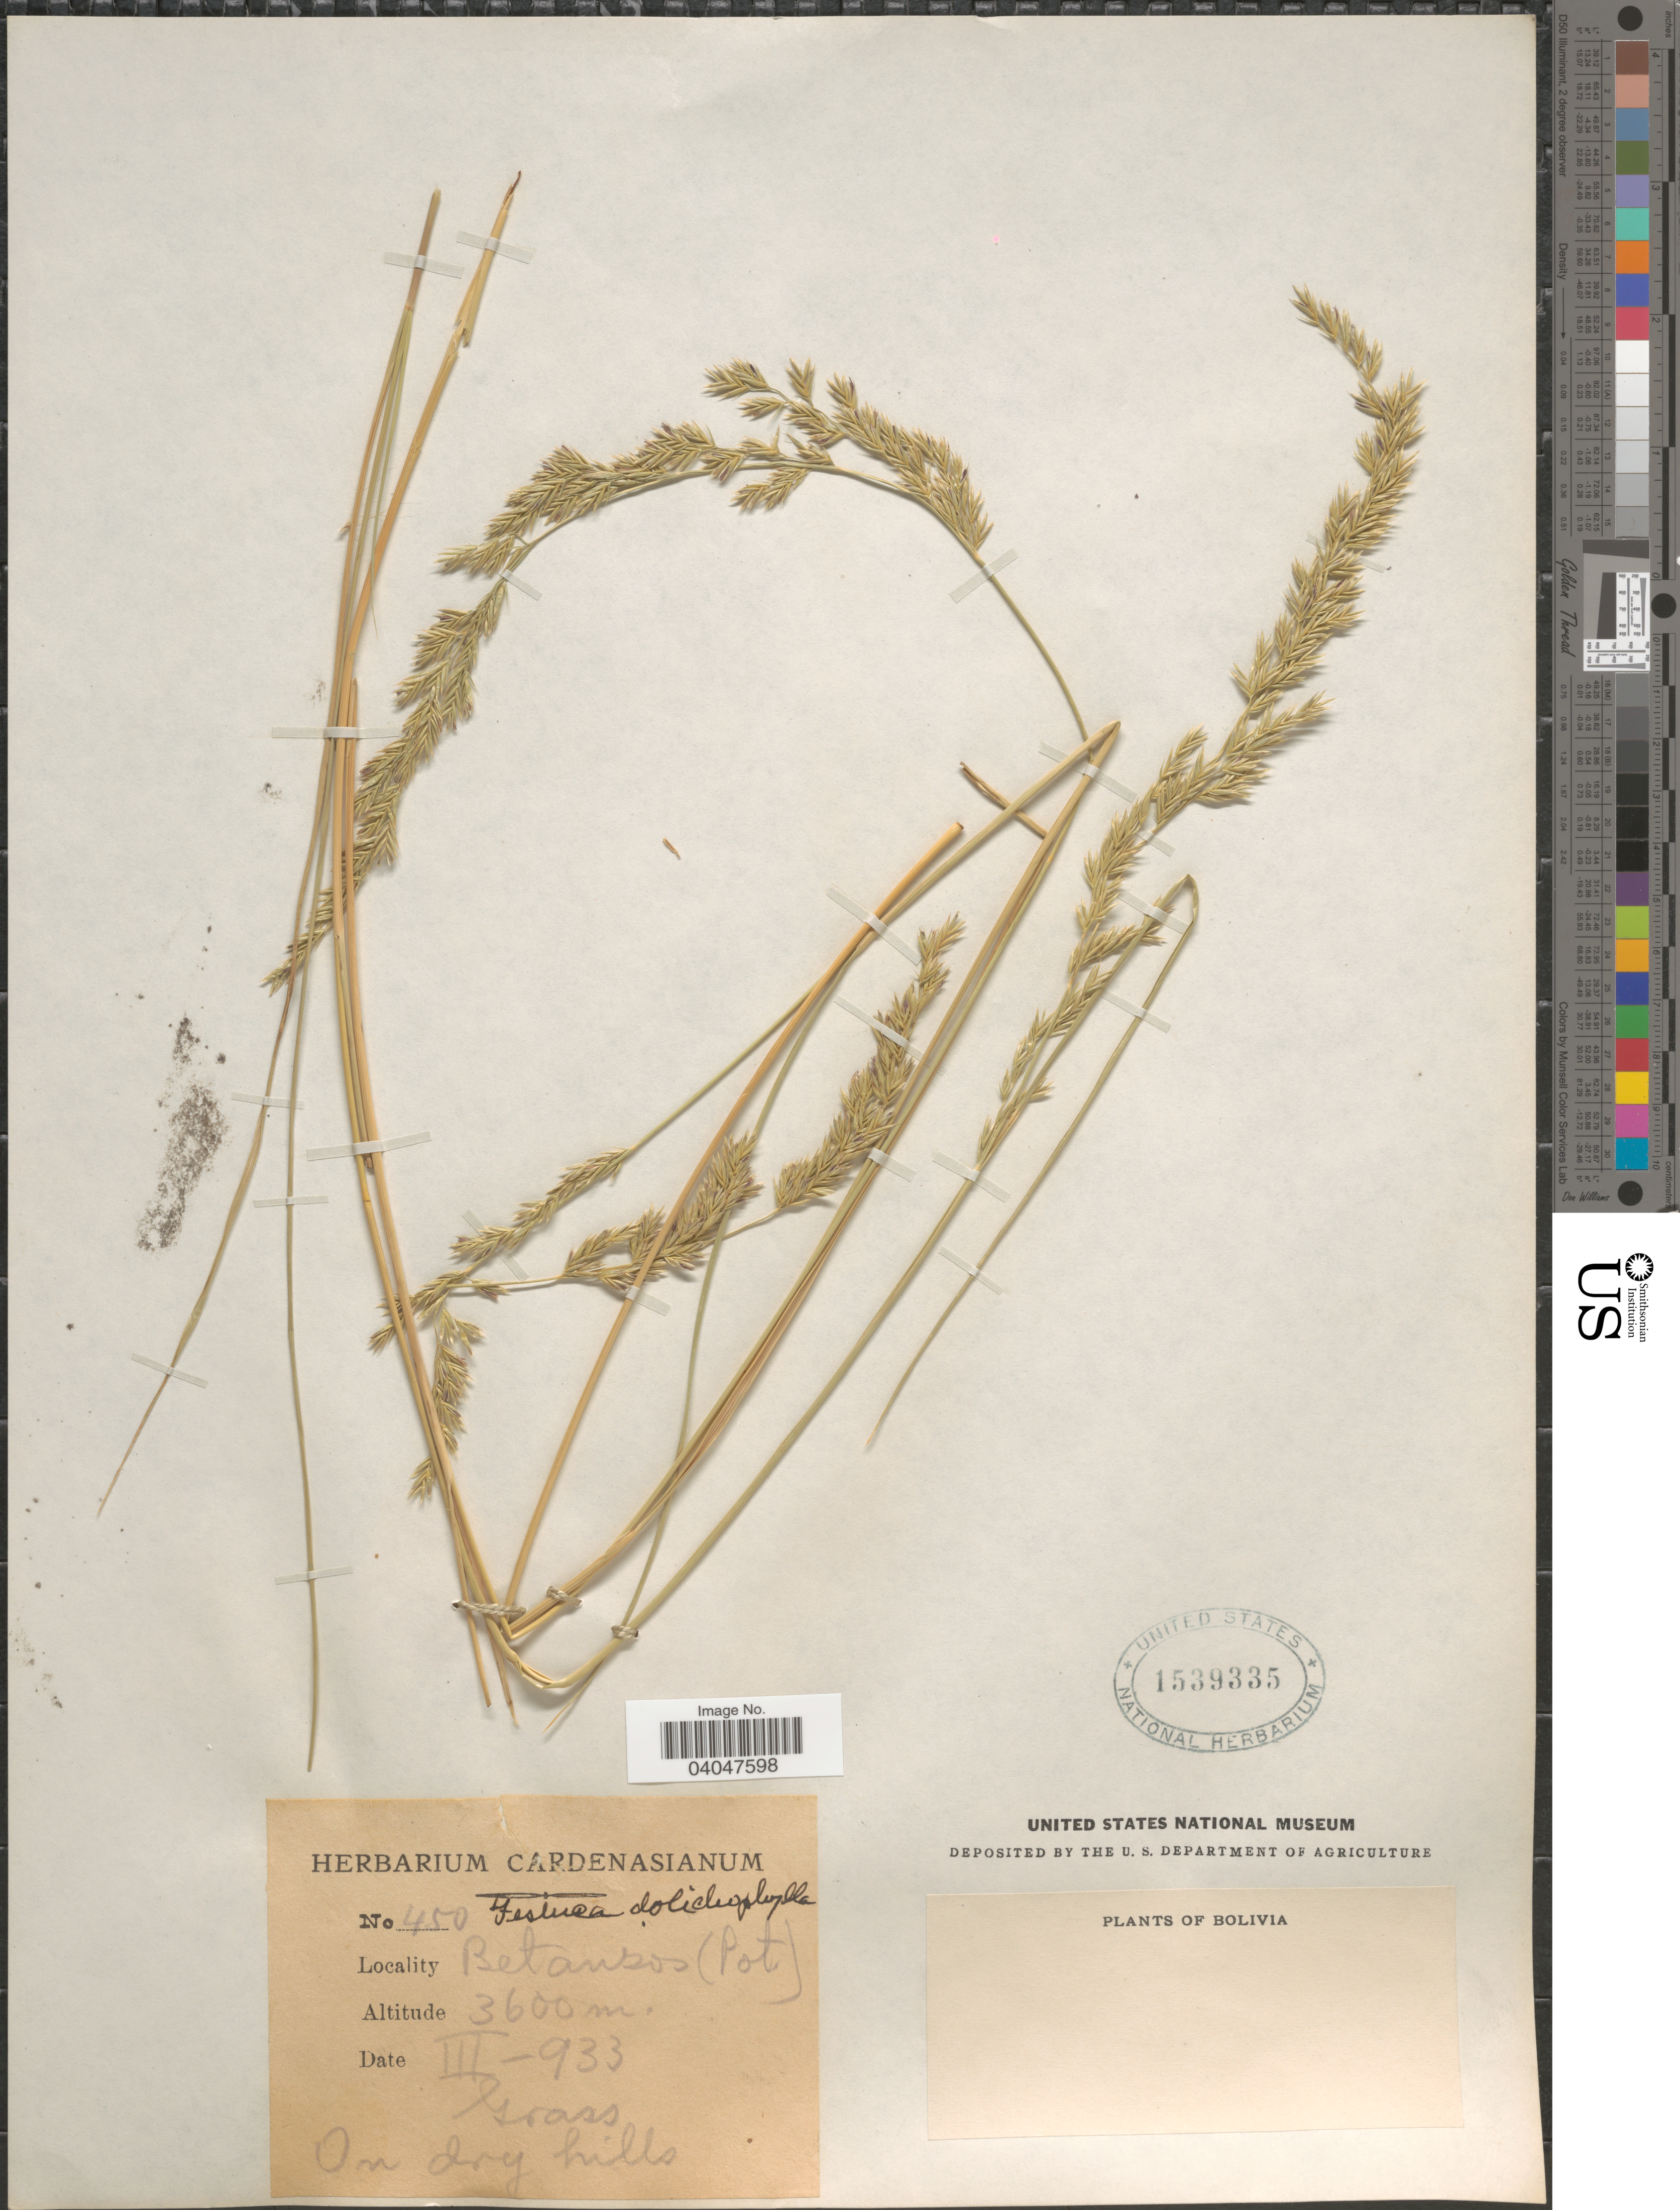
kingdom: Plantae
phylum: Tracheophyta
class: Liliopsida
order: Poales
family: Poaceae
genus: Festuca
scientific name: Festuca dolichophylla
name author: J. Presl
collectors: ex herb. Cardenasianum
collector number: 450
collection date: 1933-03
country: Bolivia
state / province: Potosi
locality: Betansos.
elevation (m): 3600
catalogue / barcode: US 1539335